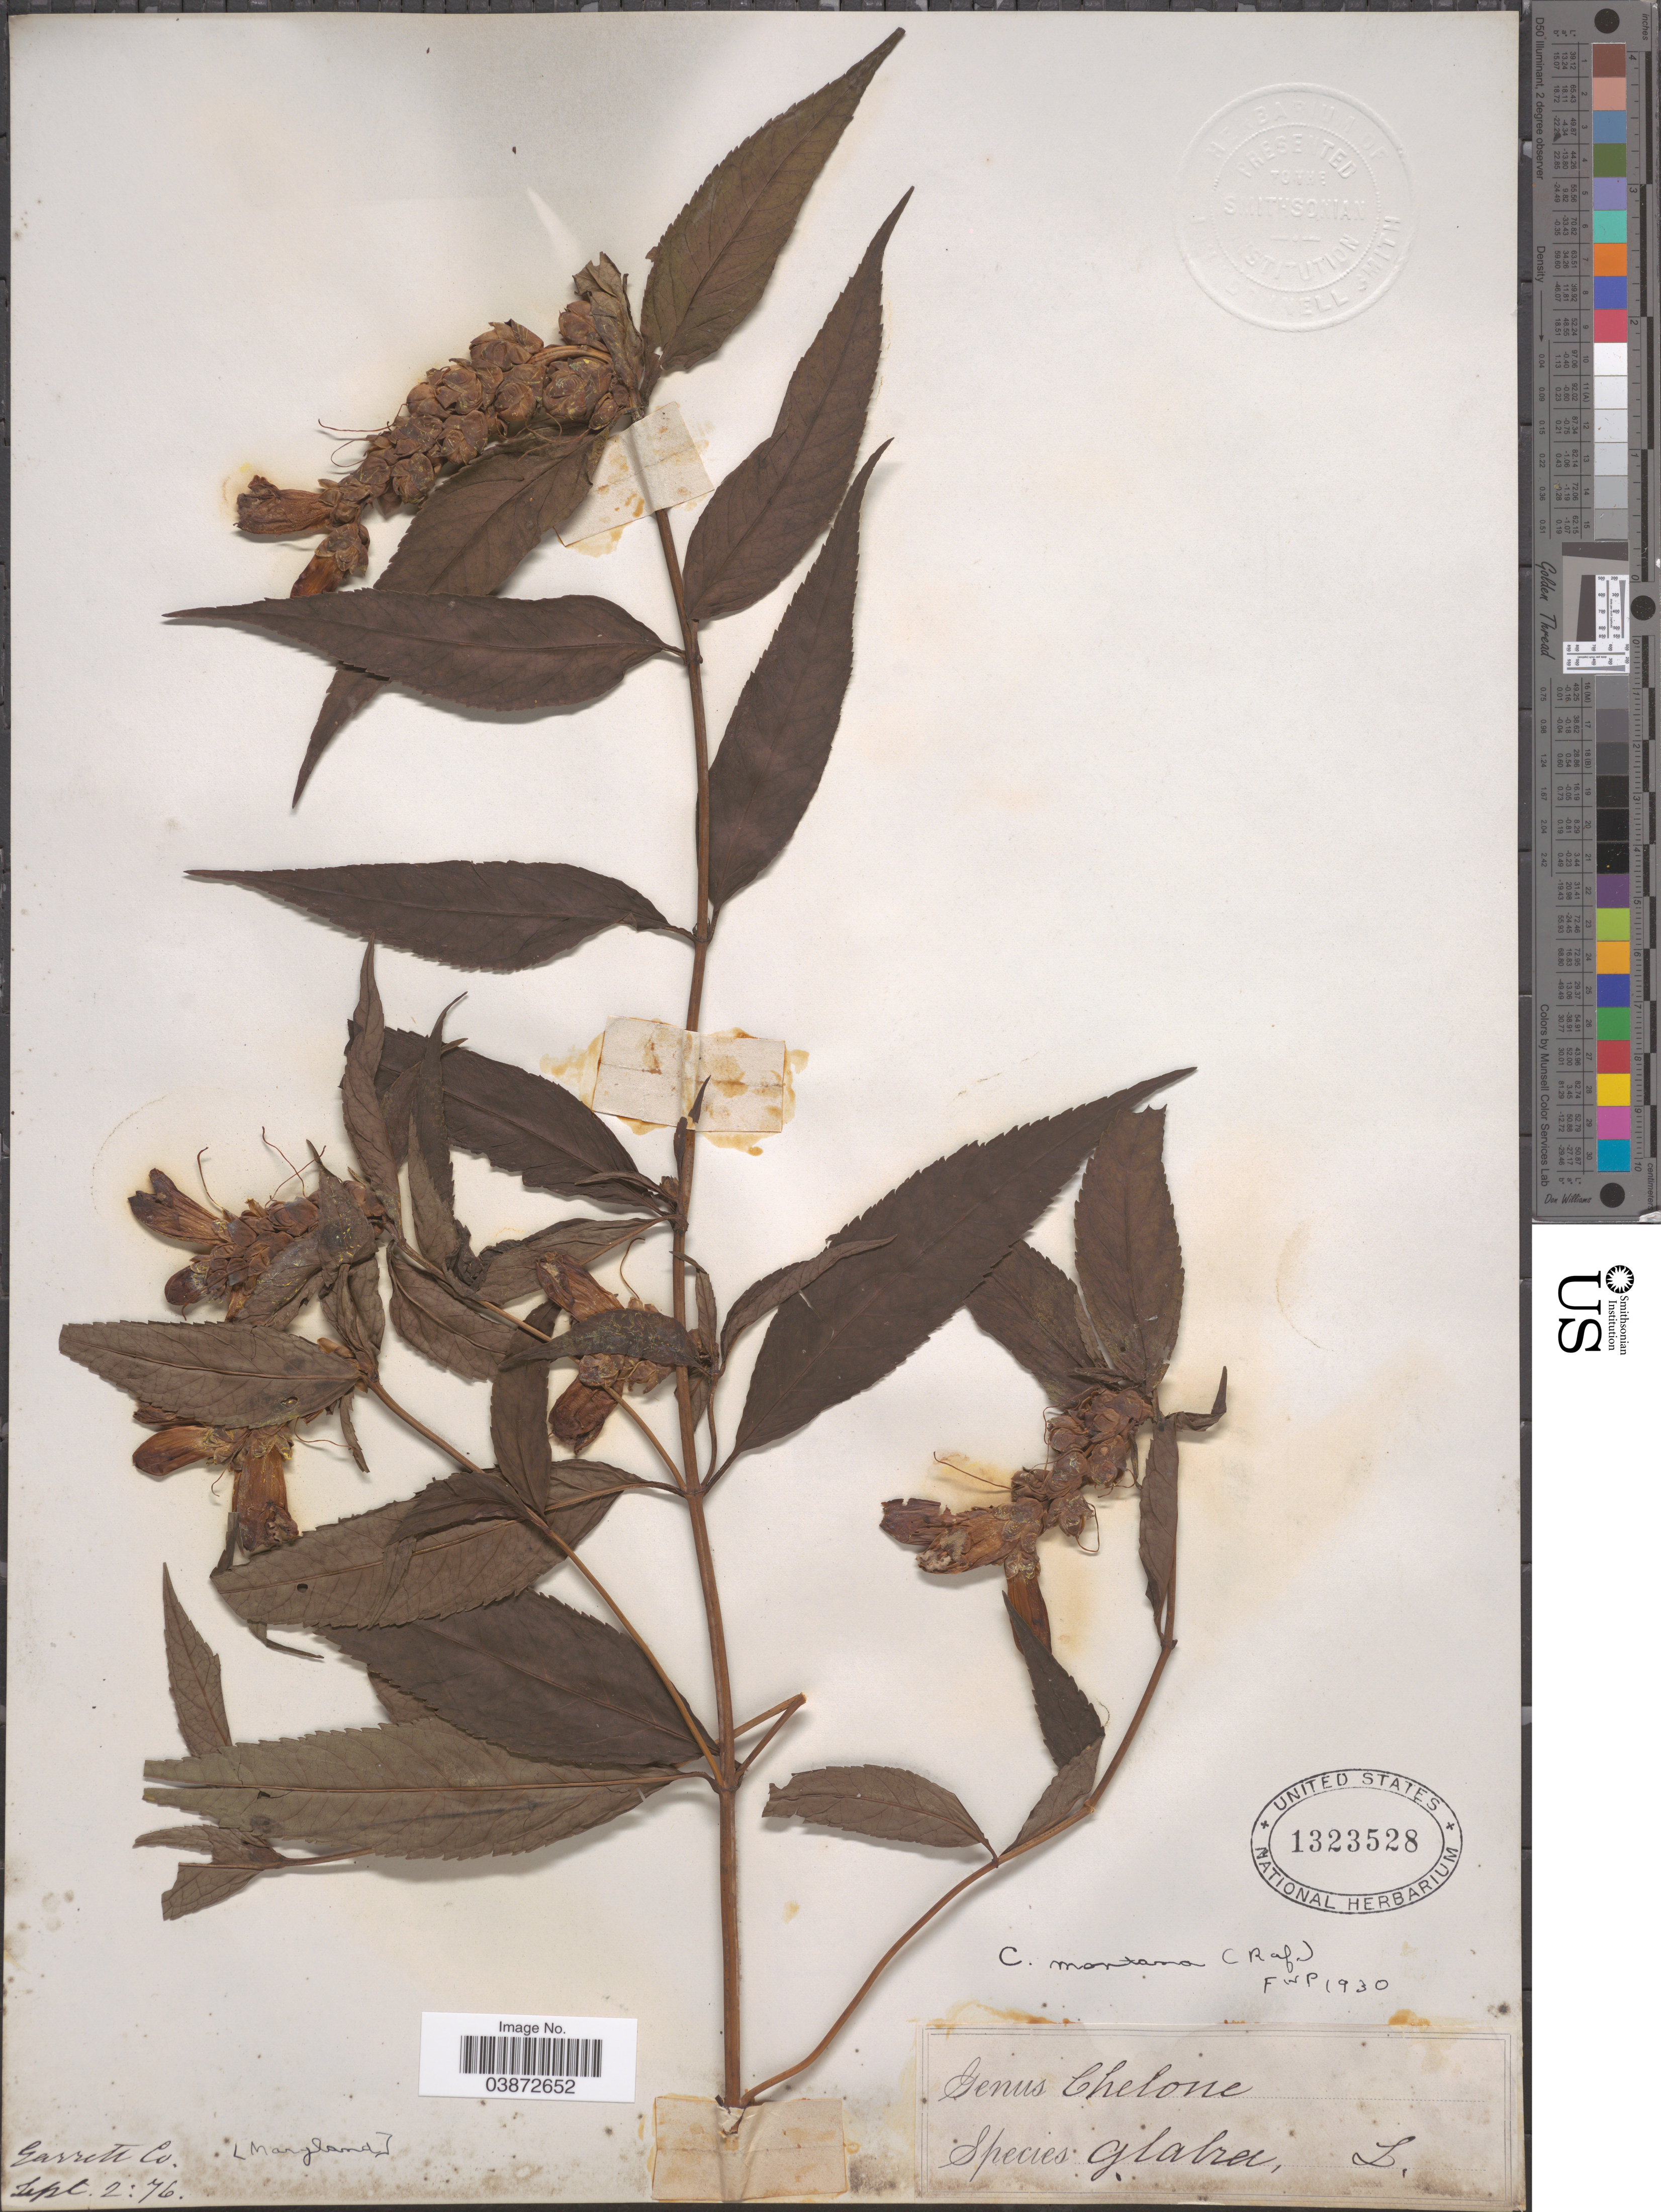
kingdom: Plantae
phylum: Tracheophyta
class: Magnoliopsida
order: Lamiales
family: Plantaginaceae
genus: Chelone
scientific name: Chelone montana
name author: (Raf.) Pennell & Wherry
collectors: J. Donnell Smith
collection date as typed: Transcribed d/m/y: 2/9/76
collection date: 1876-09-02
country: United States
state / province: Maryland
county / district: Garrett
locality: Garrett Co.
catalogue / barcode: US 1323528